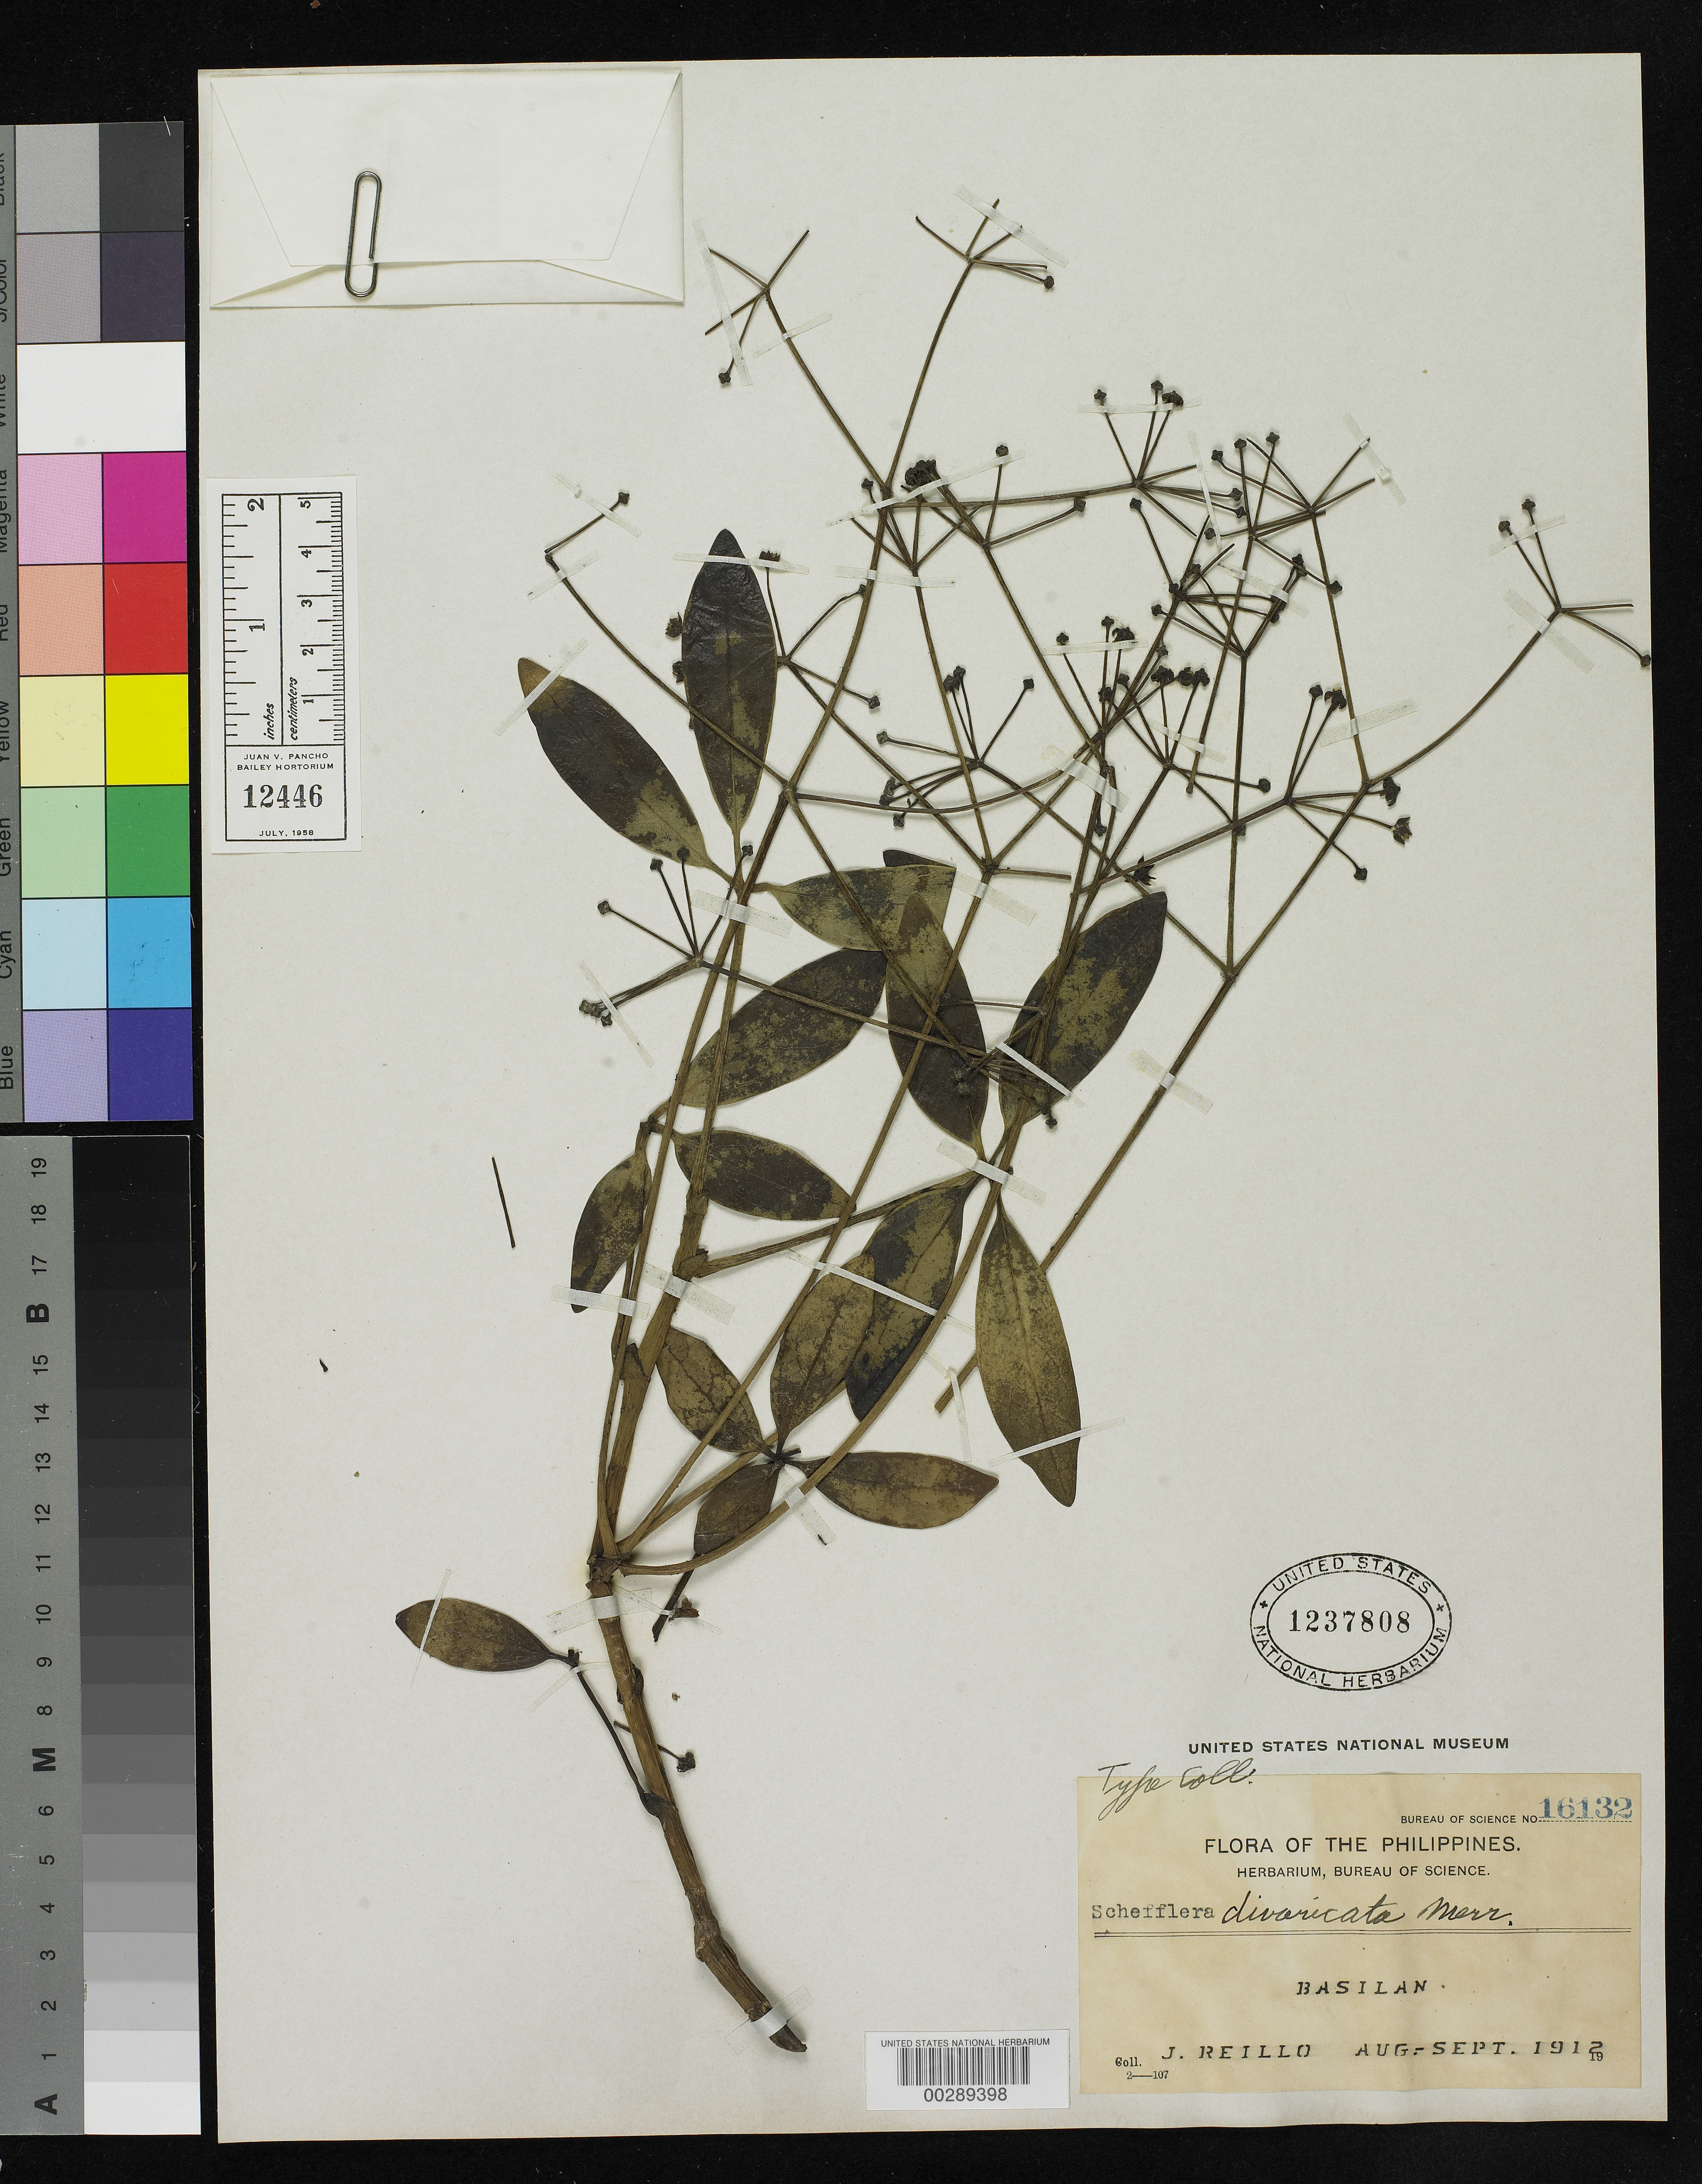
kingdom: Plantae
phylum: Tracheophyta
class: Magnoliopsida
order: Apiales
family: Araliaceae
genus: Schefflera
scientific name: Schefflera divaricata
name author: Merr.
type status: Isotype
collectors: J. Reillo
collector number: Bur. Sci. 16132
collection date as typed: Aug 1912 to -- Sep 1912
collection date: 1912-08/1912-09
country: Philippines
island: Basilan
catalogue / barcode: US 1237808